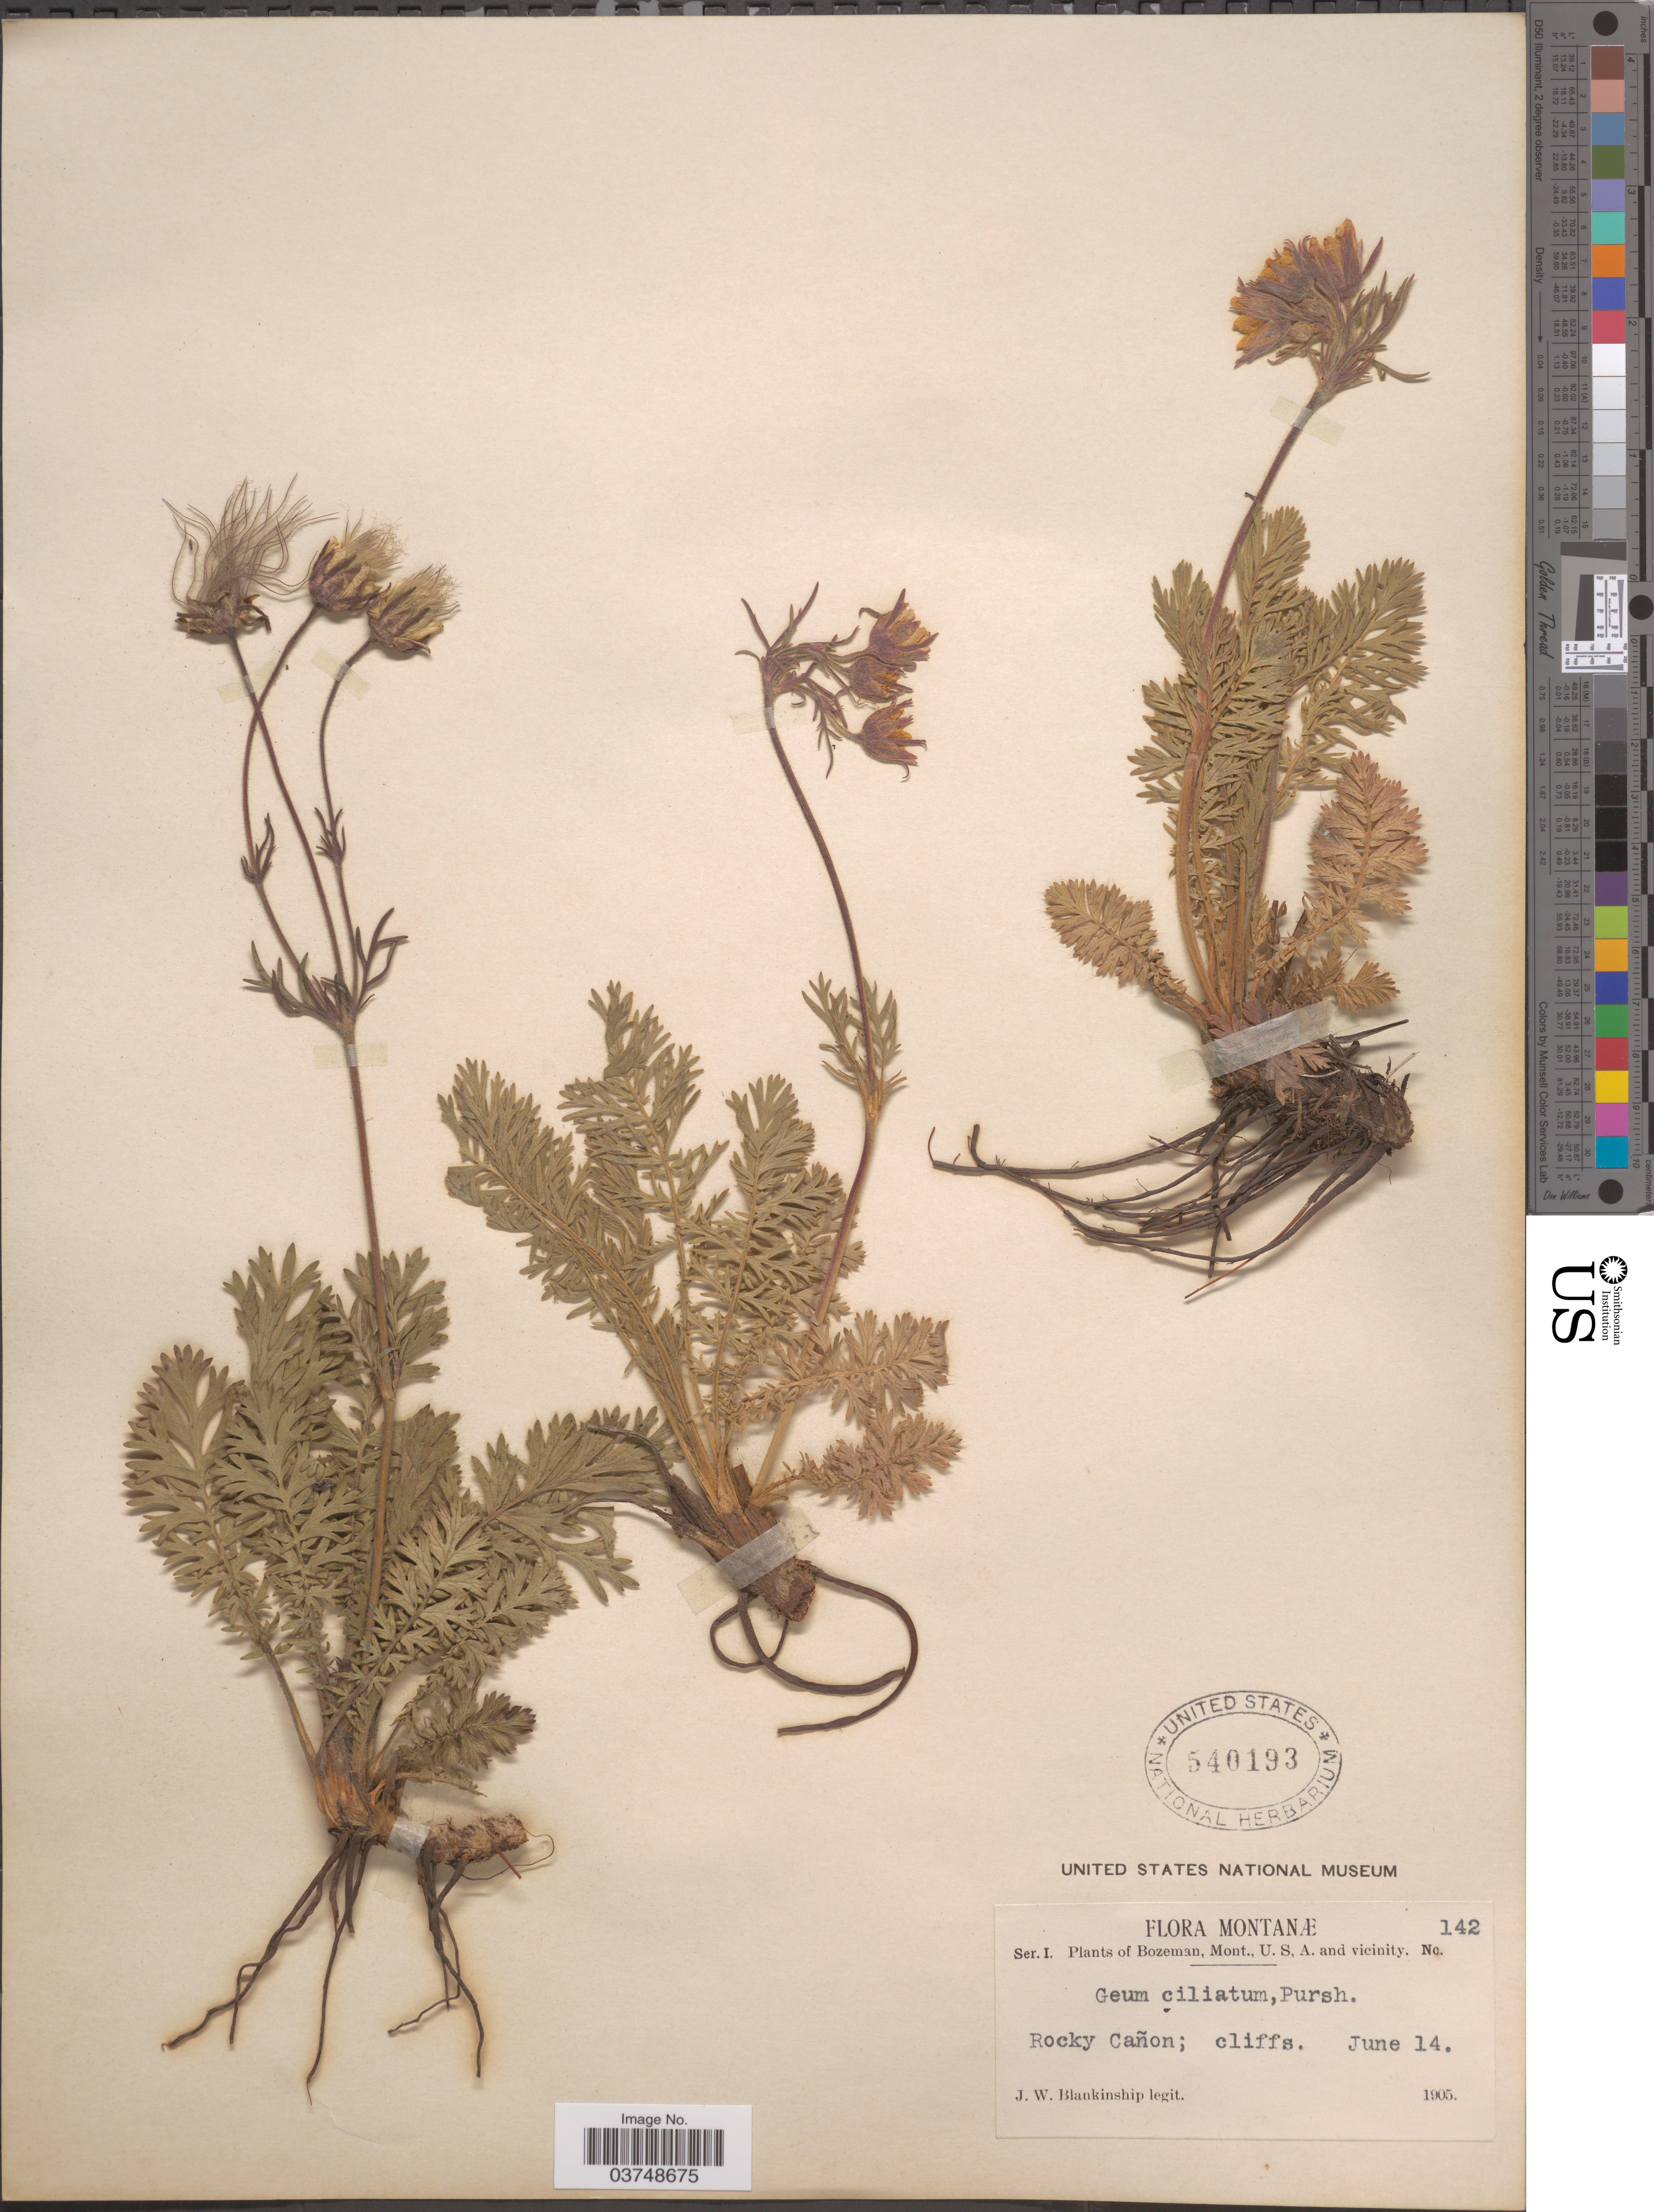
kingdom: Plantae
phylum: Tracheophyta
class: Magnoliopsida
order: Rosales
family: Rosaceae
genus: Geum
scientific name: Geum triflorum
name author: Pursh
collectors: J. W. Blankinship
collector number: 142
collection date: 1905-06-14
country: United States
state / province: Montana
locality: Bozeman, U.S.A. and vicinity. Rocky Cañon.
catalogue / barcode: US 540193